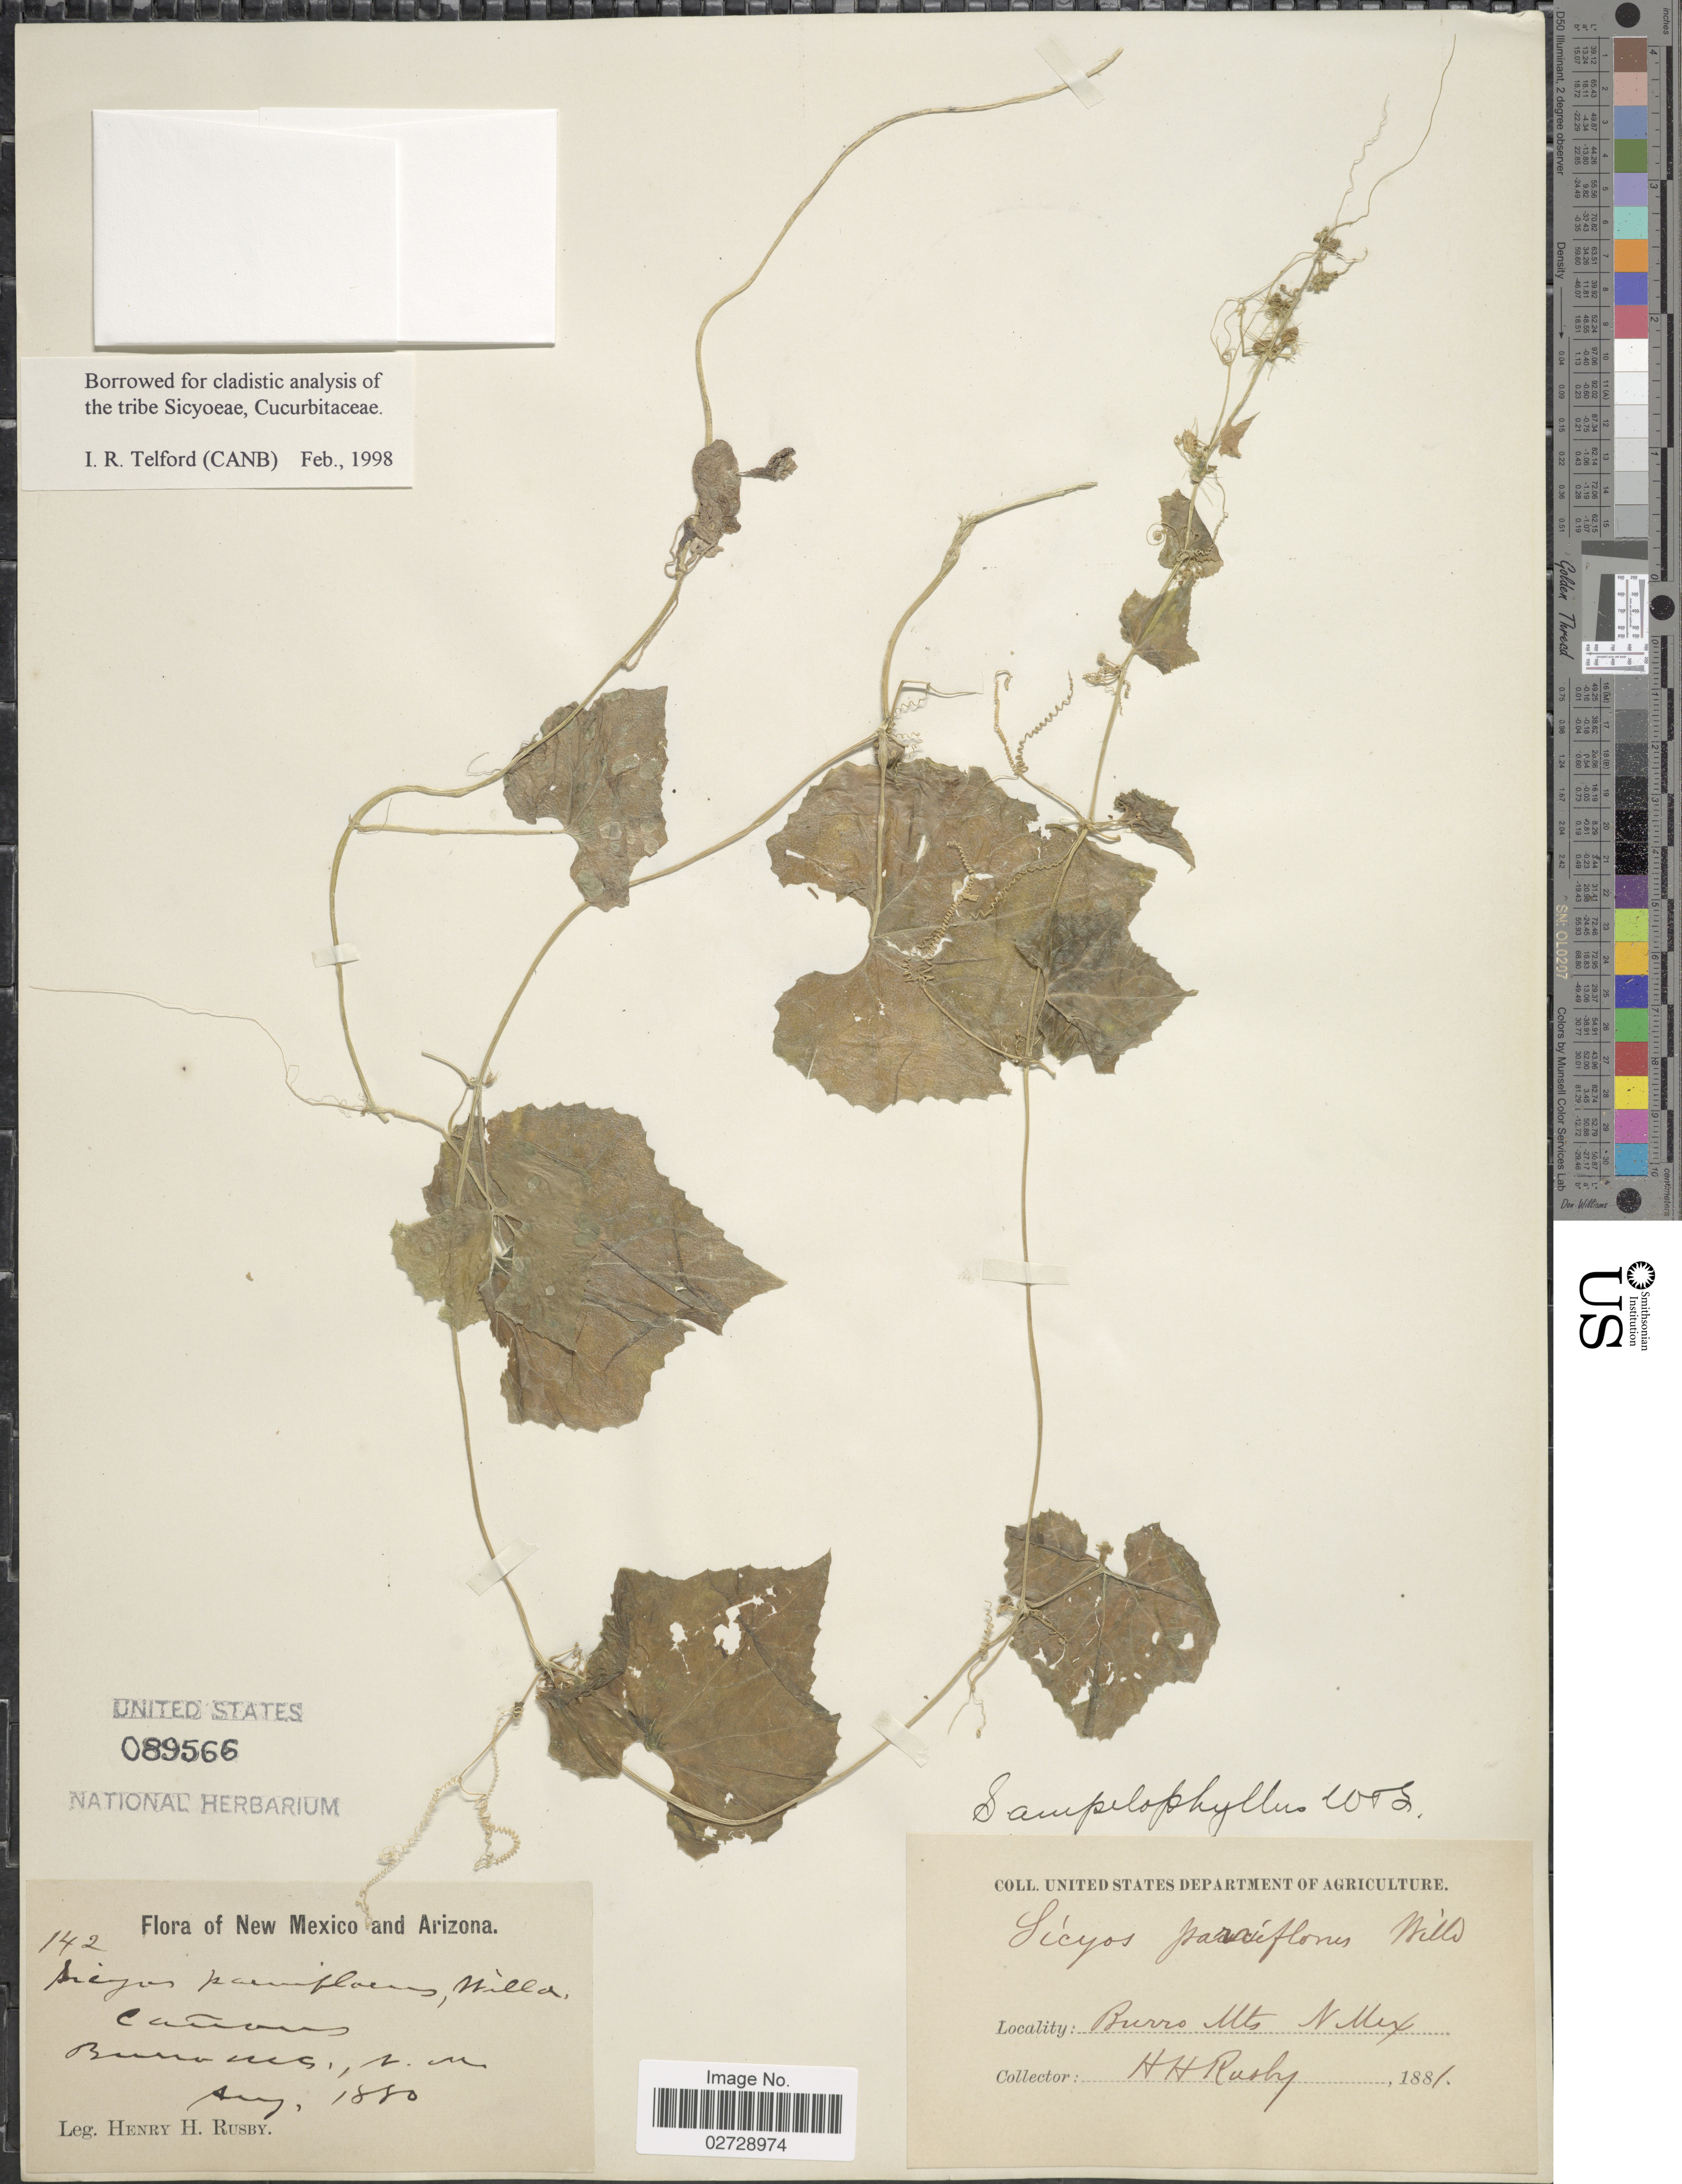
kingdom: Plantae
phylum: Tracheophyta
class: Magnoliopsida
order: Cucurbitales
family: Cucurbitaceae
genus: Sicyos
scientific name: Sicyos laciniatus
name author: L.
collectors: H. H. Rusby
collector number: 42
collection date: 1880-08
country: United States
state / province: New Mexico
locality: Cañons, Burro Mts.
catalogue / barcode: US 89566